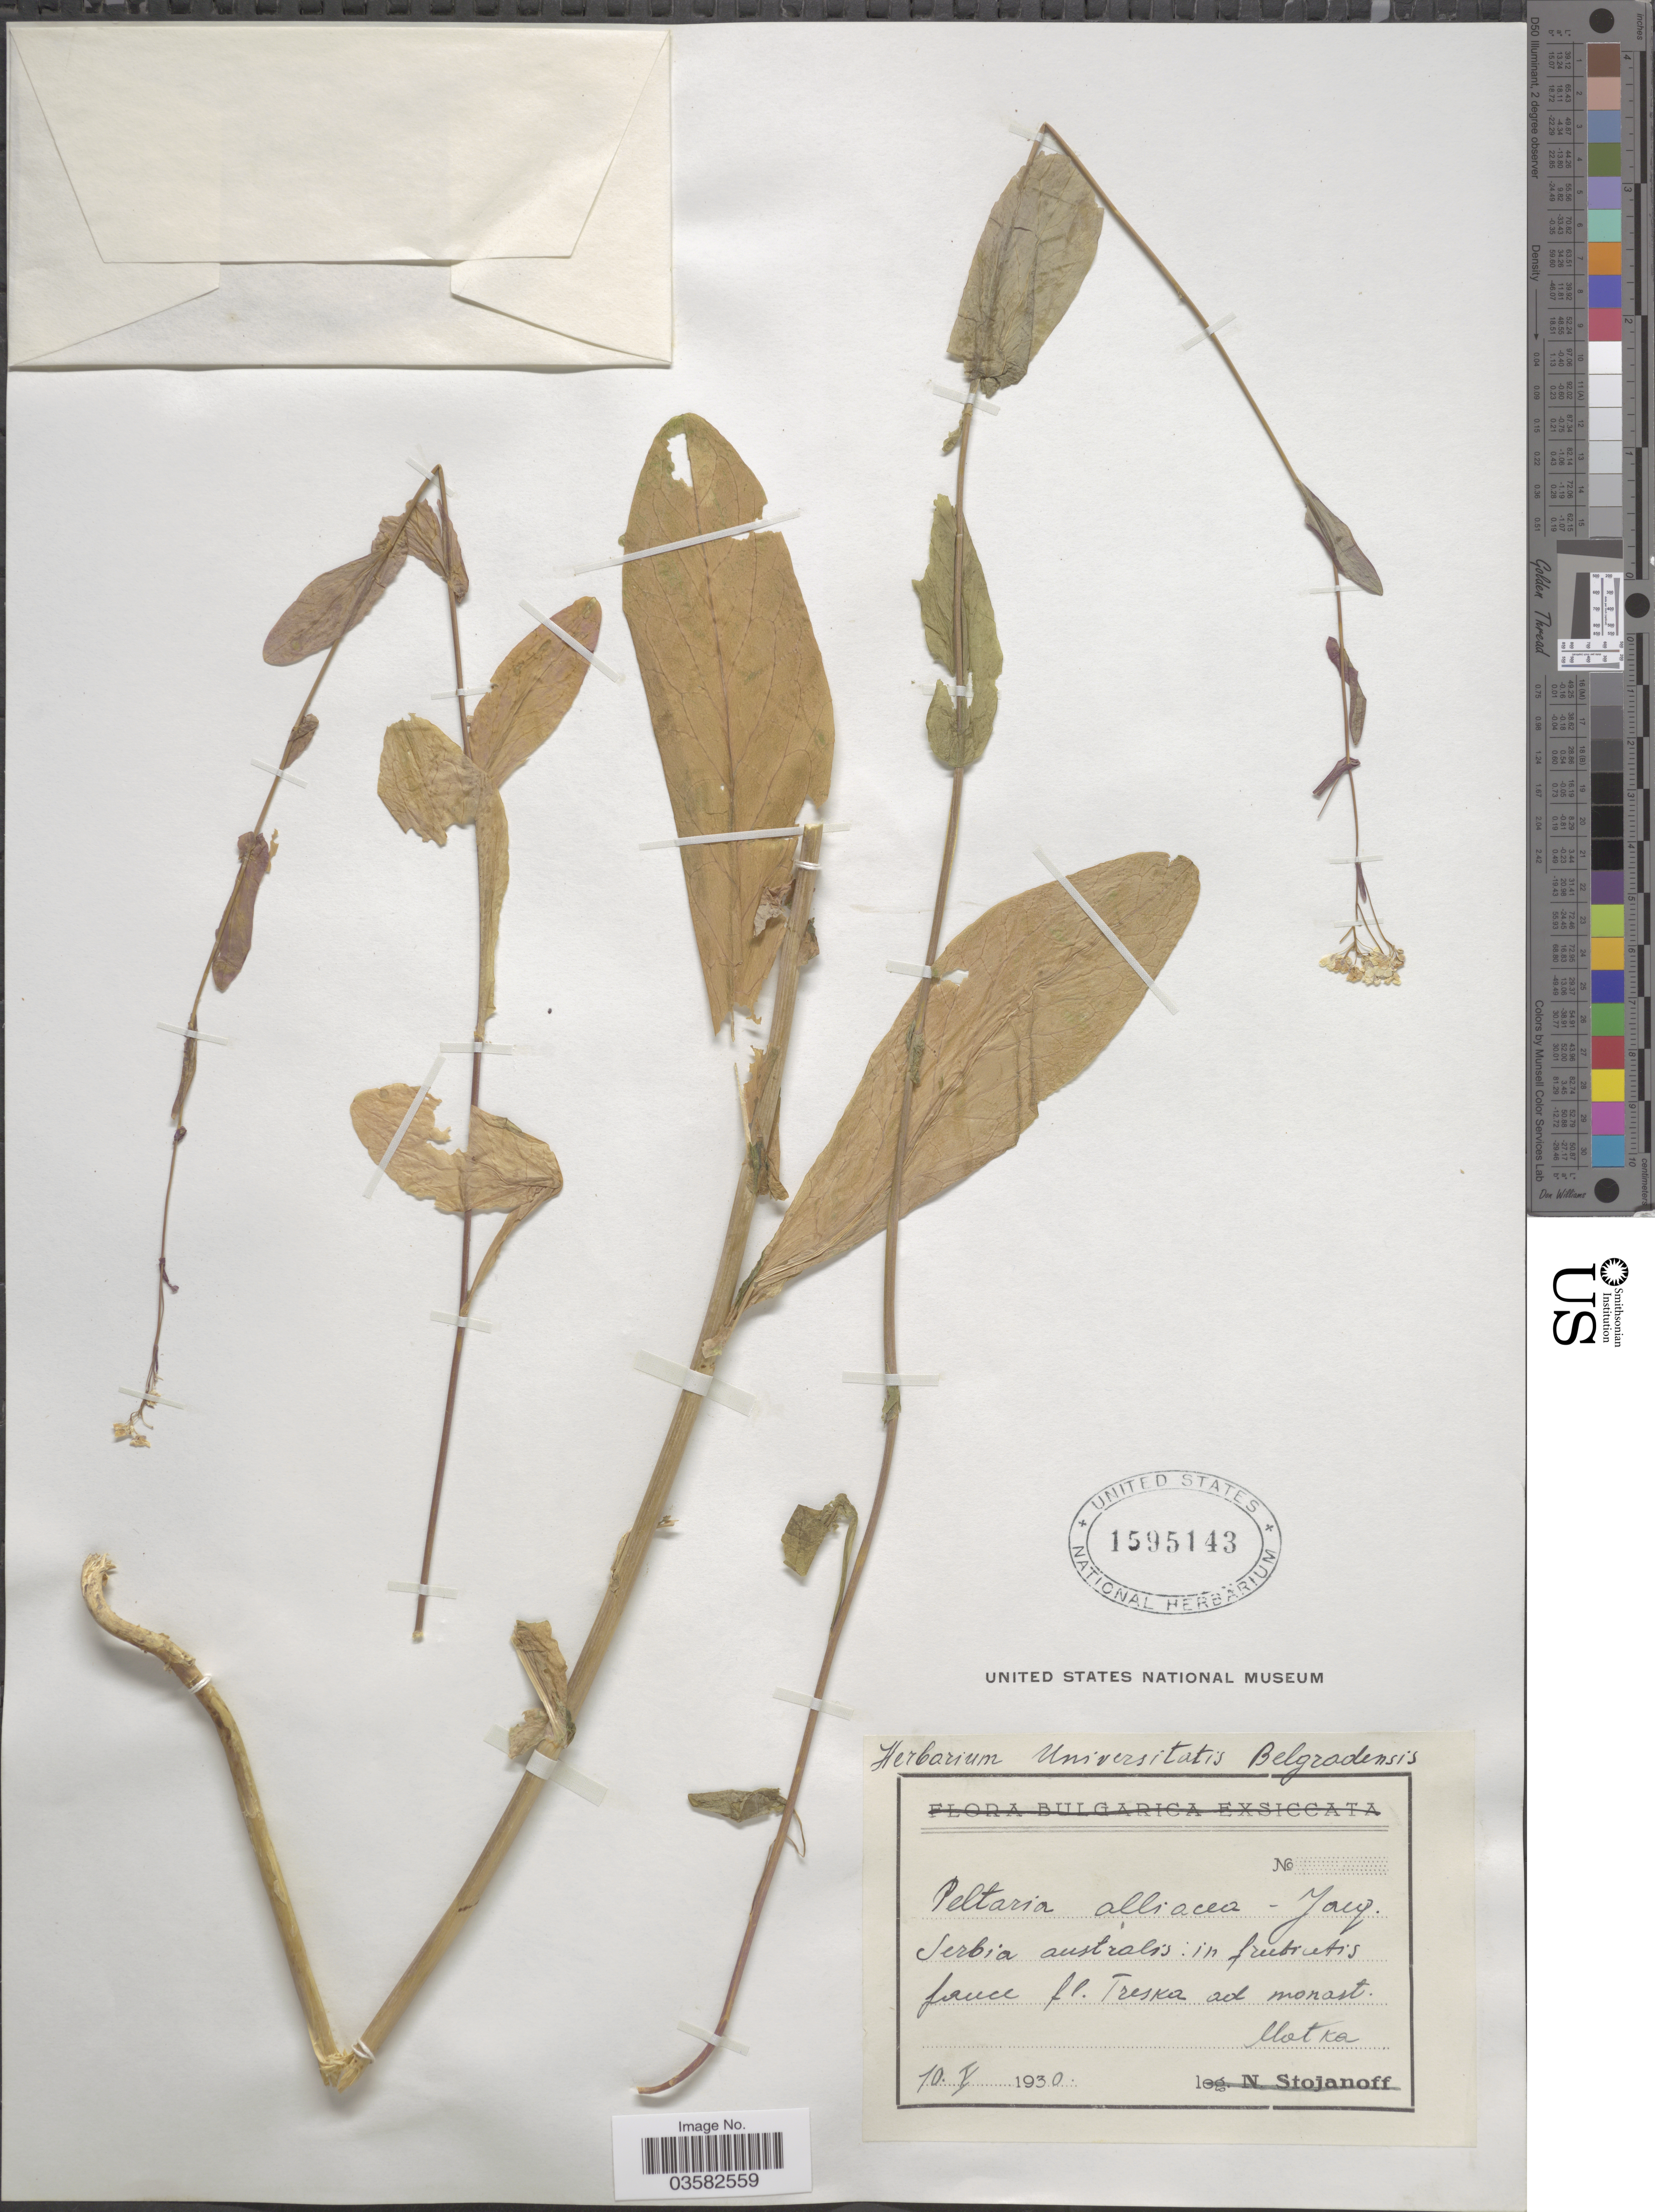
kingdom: Plantae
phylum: Tracheophyta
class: Magnoliopsida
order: Brassicales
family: Brassicaceae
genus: Peltaria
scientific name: Peltaria alliacea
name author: Jacq.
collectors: ex herb. Universitatis Belgradensis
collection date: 1930-01-10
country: Serbia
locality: Serbia australis: in frubrutis [interpreted] fance [interpreted] fl. Treska ad monast. Motka [interpreted].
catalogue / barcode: US 1595143